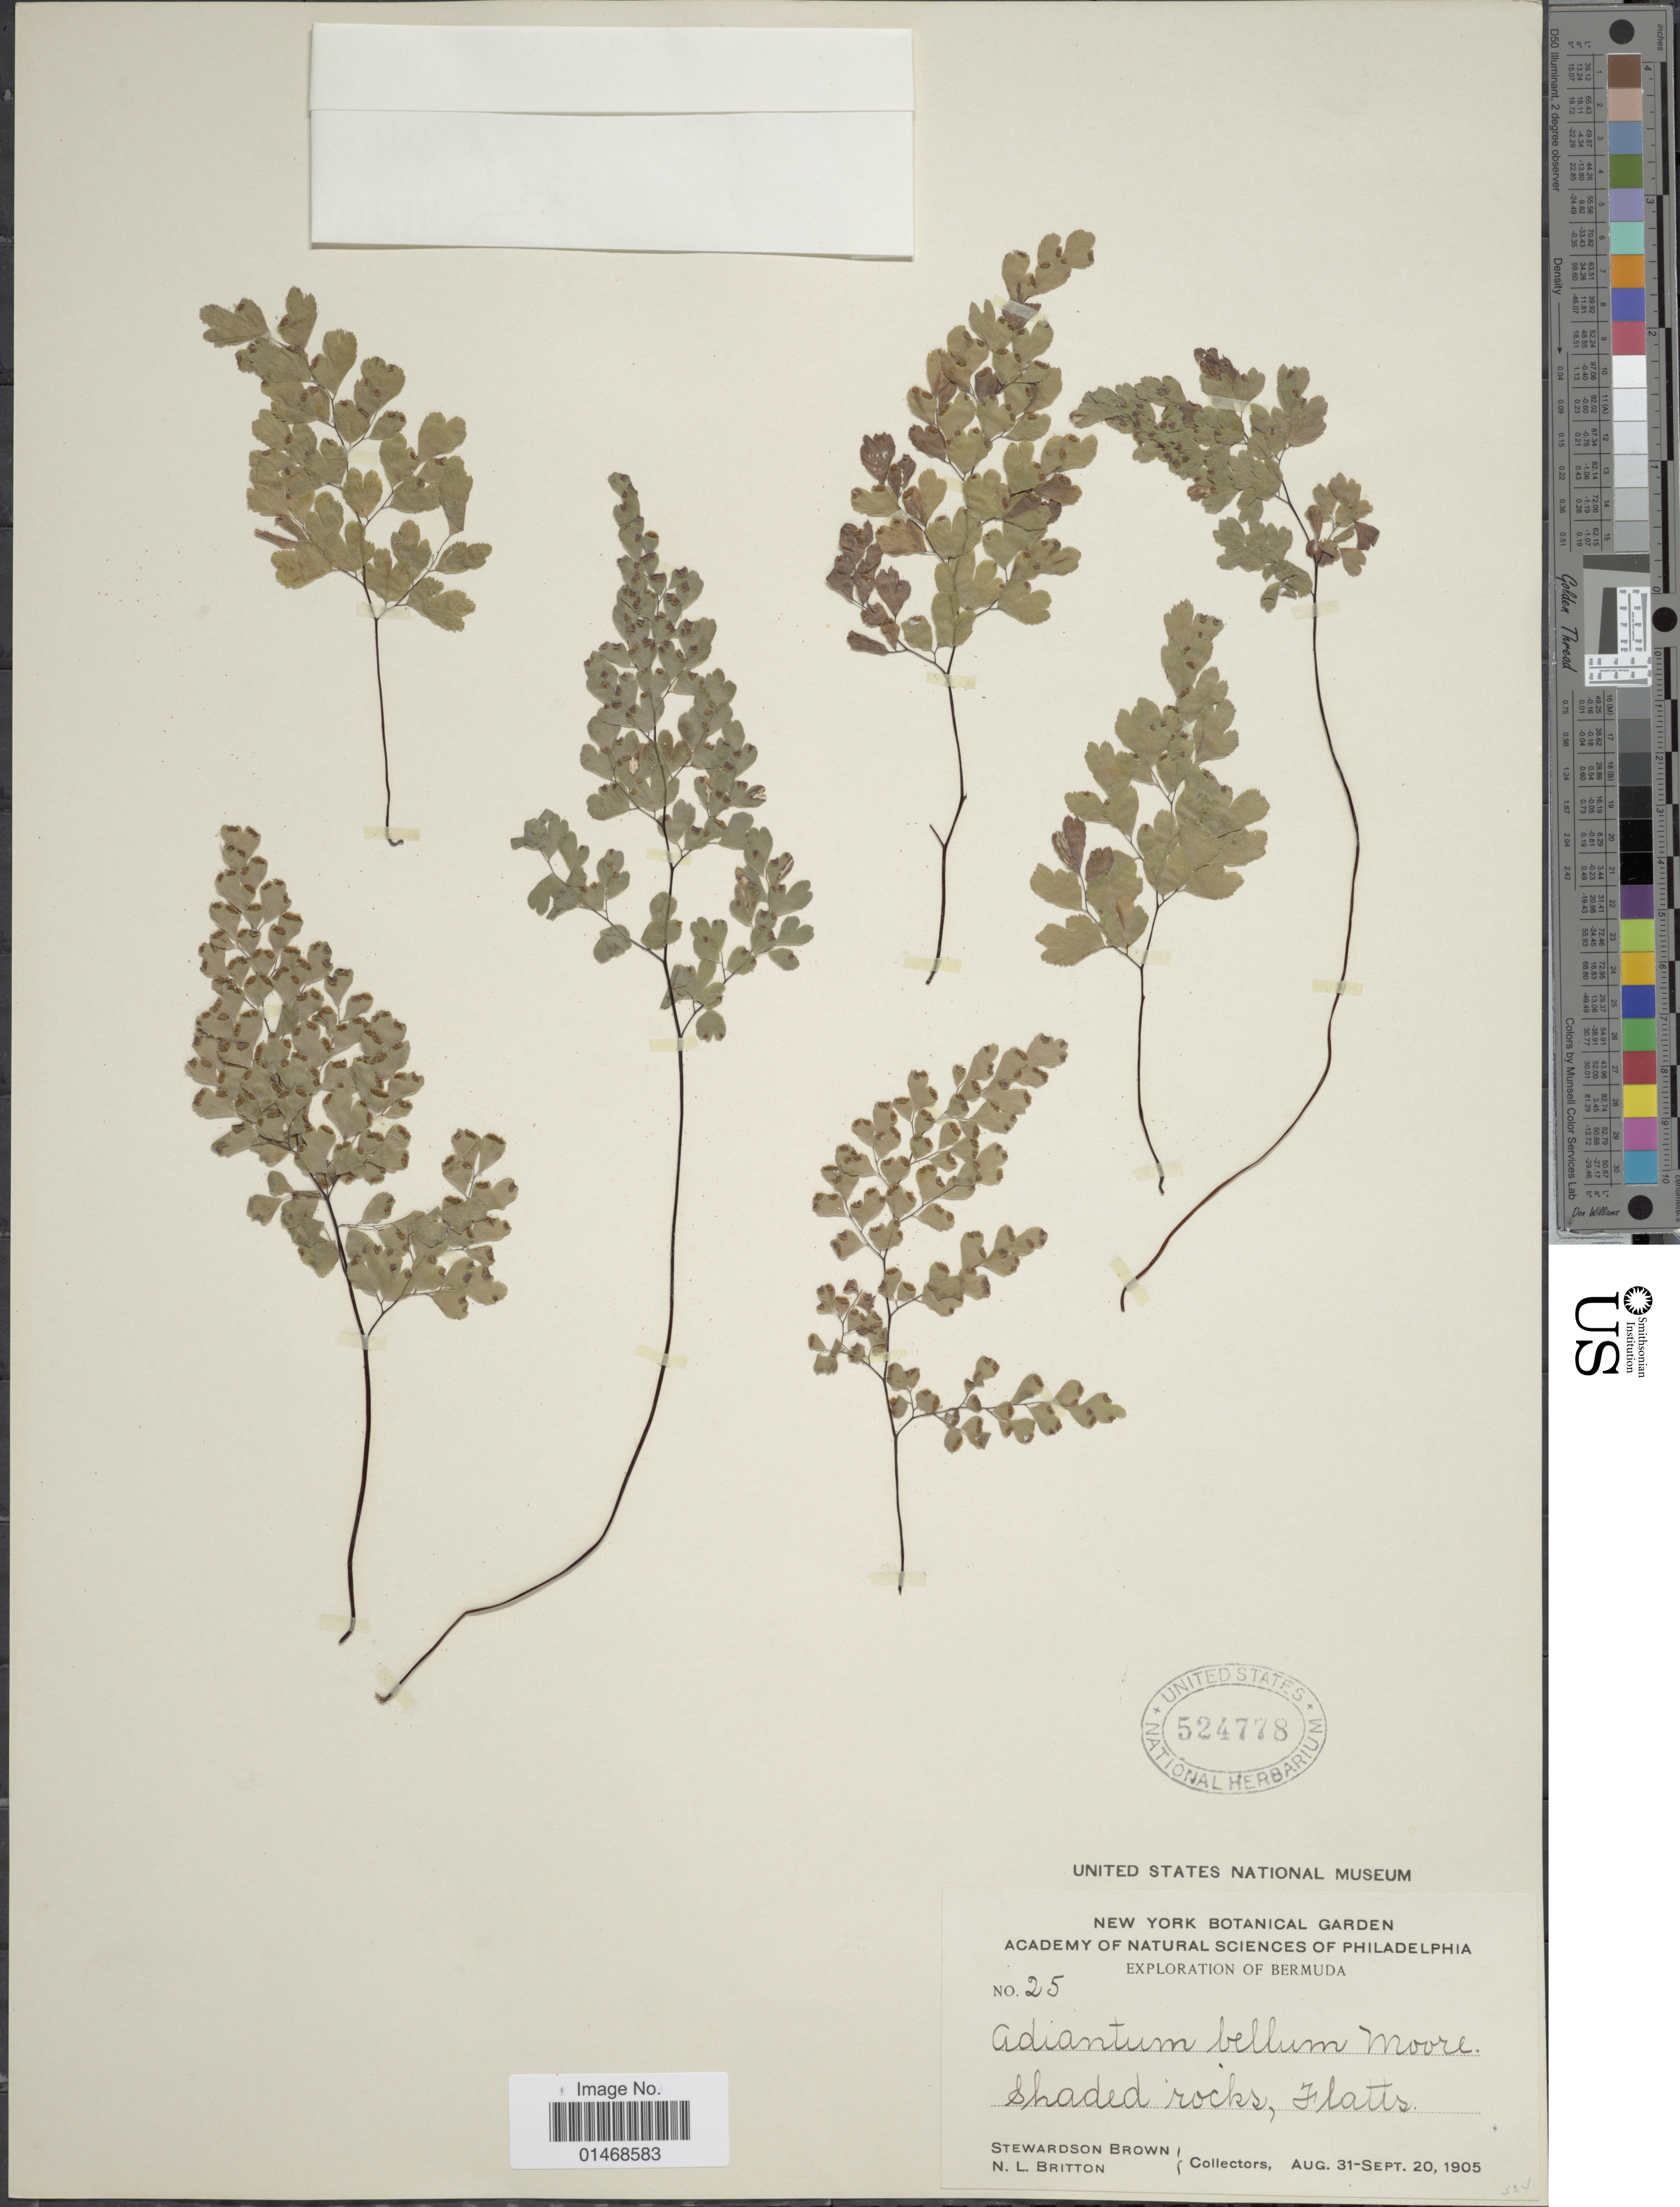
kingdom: Plantae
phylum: Tracheophyta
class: Polypodiopsida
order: Polypodiales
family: Pteridaceae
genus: Adiantum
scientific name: Adiantum bellum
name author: T. Moore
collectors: S. Brown & N. Britton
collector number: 25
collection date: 1905-08-31/1905-09-20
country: Bermuda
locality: Shaded rocks, Flatts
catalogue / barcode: US 524778